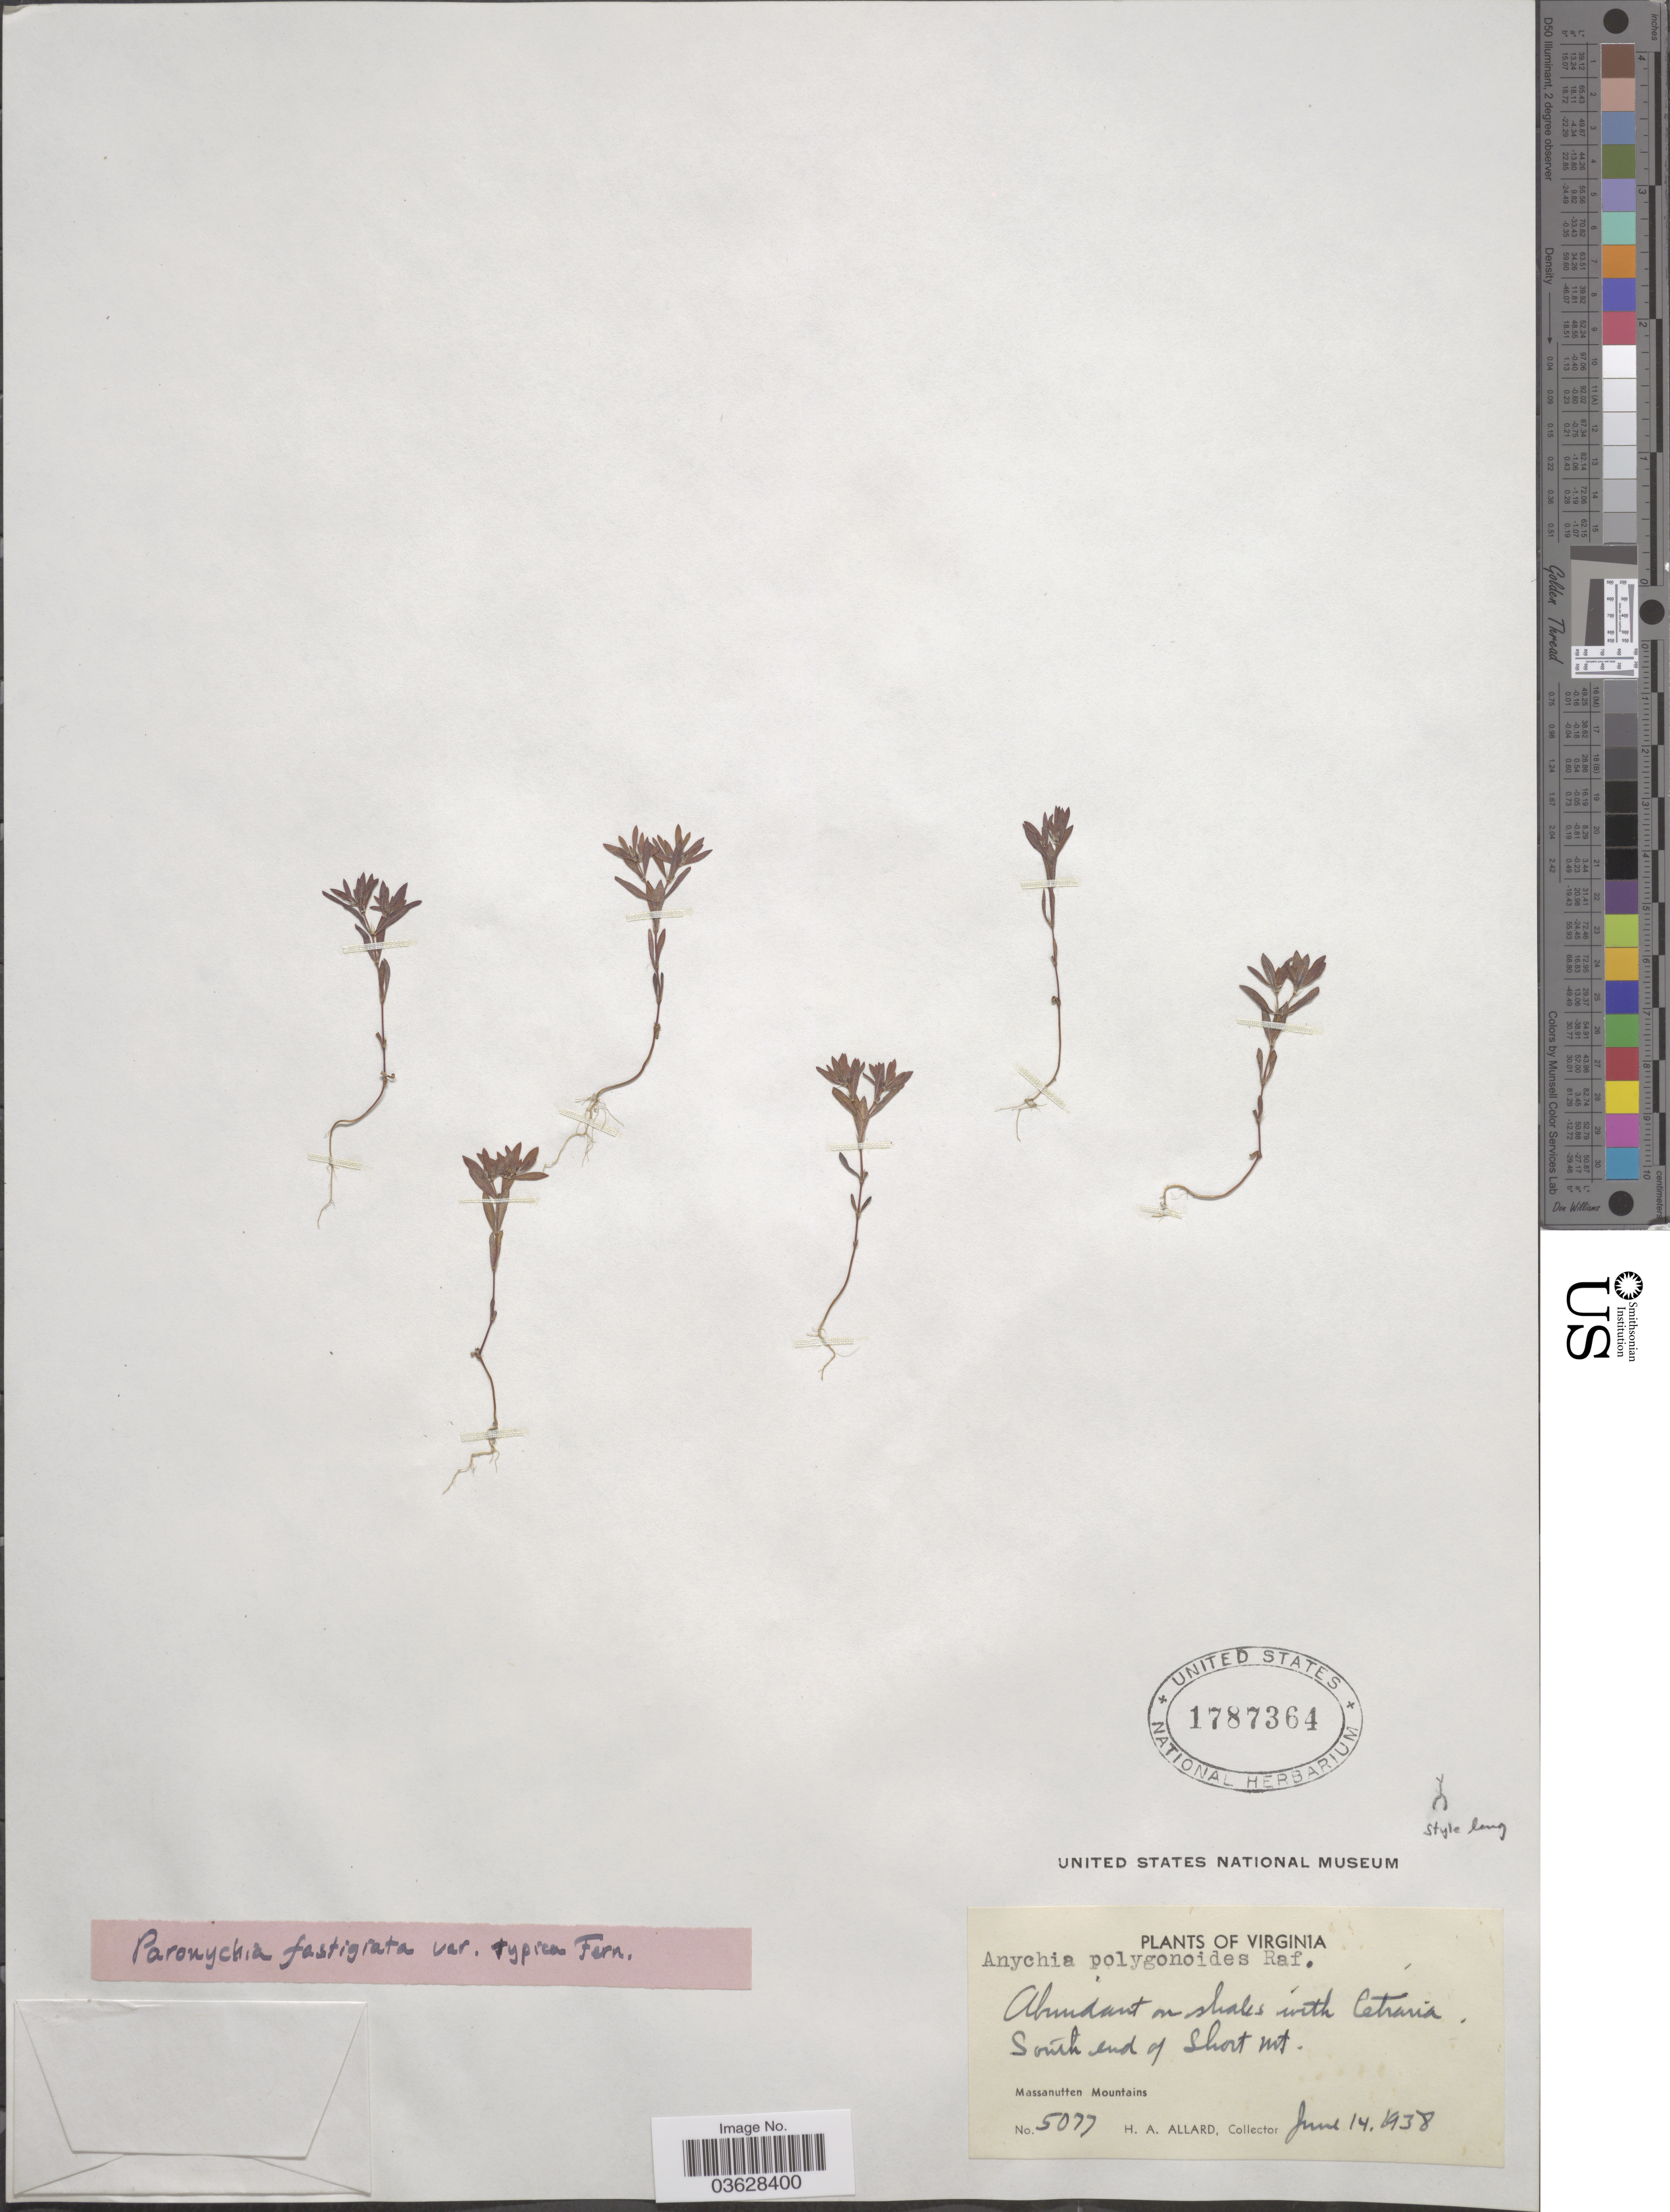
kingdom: Plantae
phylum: Tracheophyta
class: Magnoliopsida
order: Caryophyllales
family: Caryophyllaceae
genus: Paronychia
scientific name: Paronychia fastigiata var. pumila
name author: (Alph. Wood) Fernald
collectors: H. A. Allard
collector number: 5077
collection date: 1938-06-14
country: United States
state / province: Virginia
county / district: Shenandoah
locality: South end of Short Mt. Massanutten Mountains.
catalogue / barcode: US 1787364